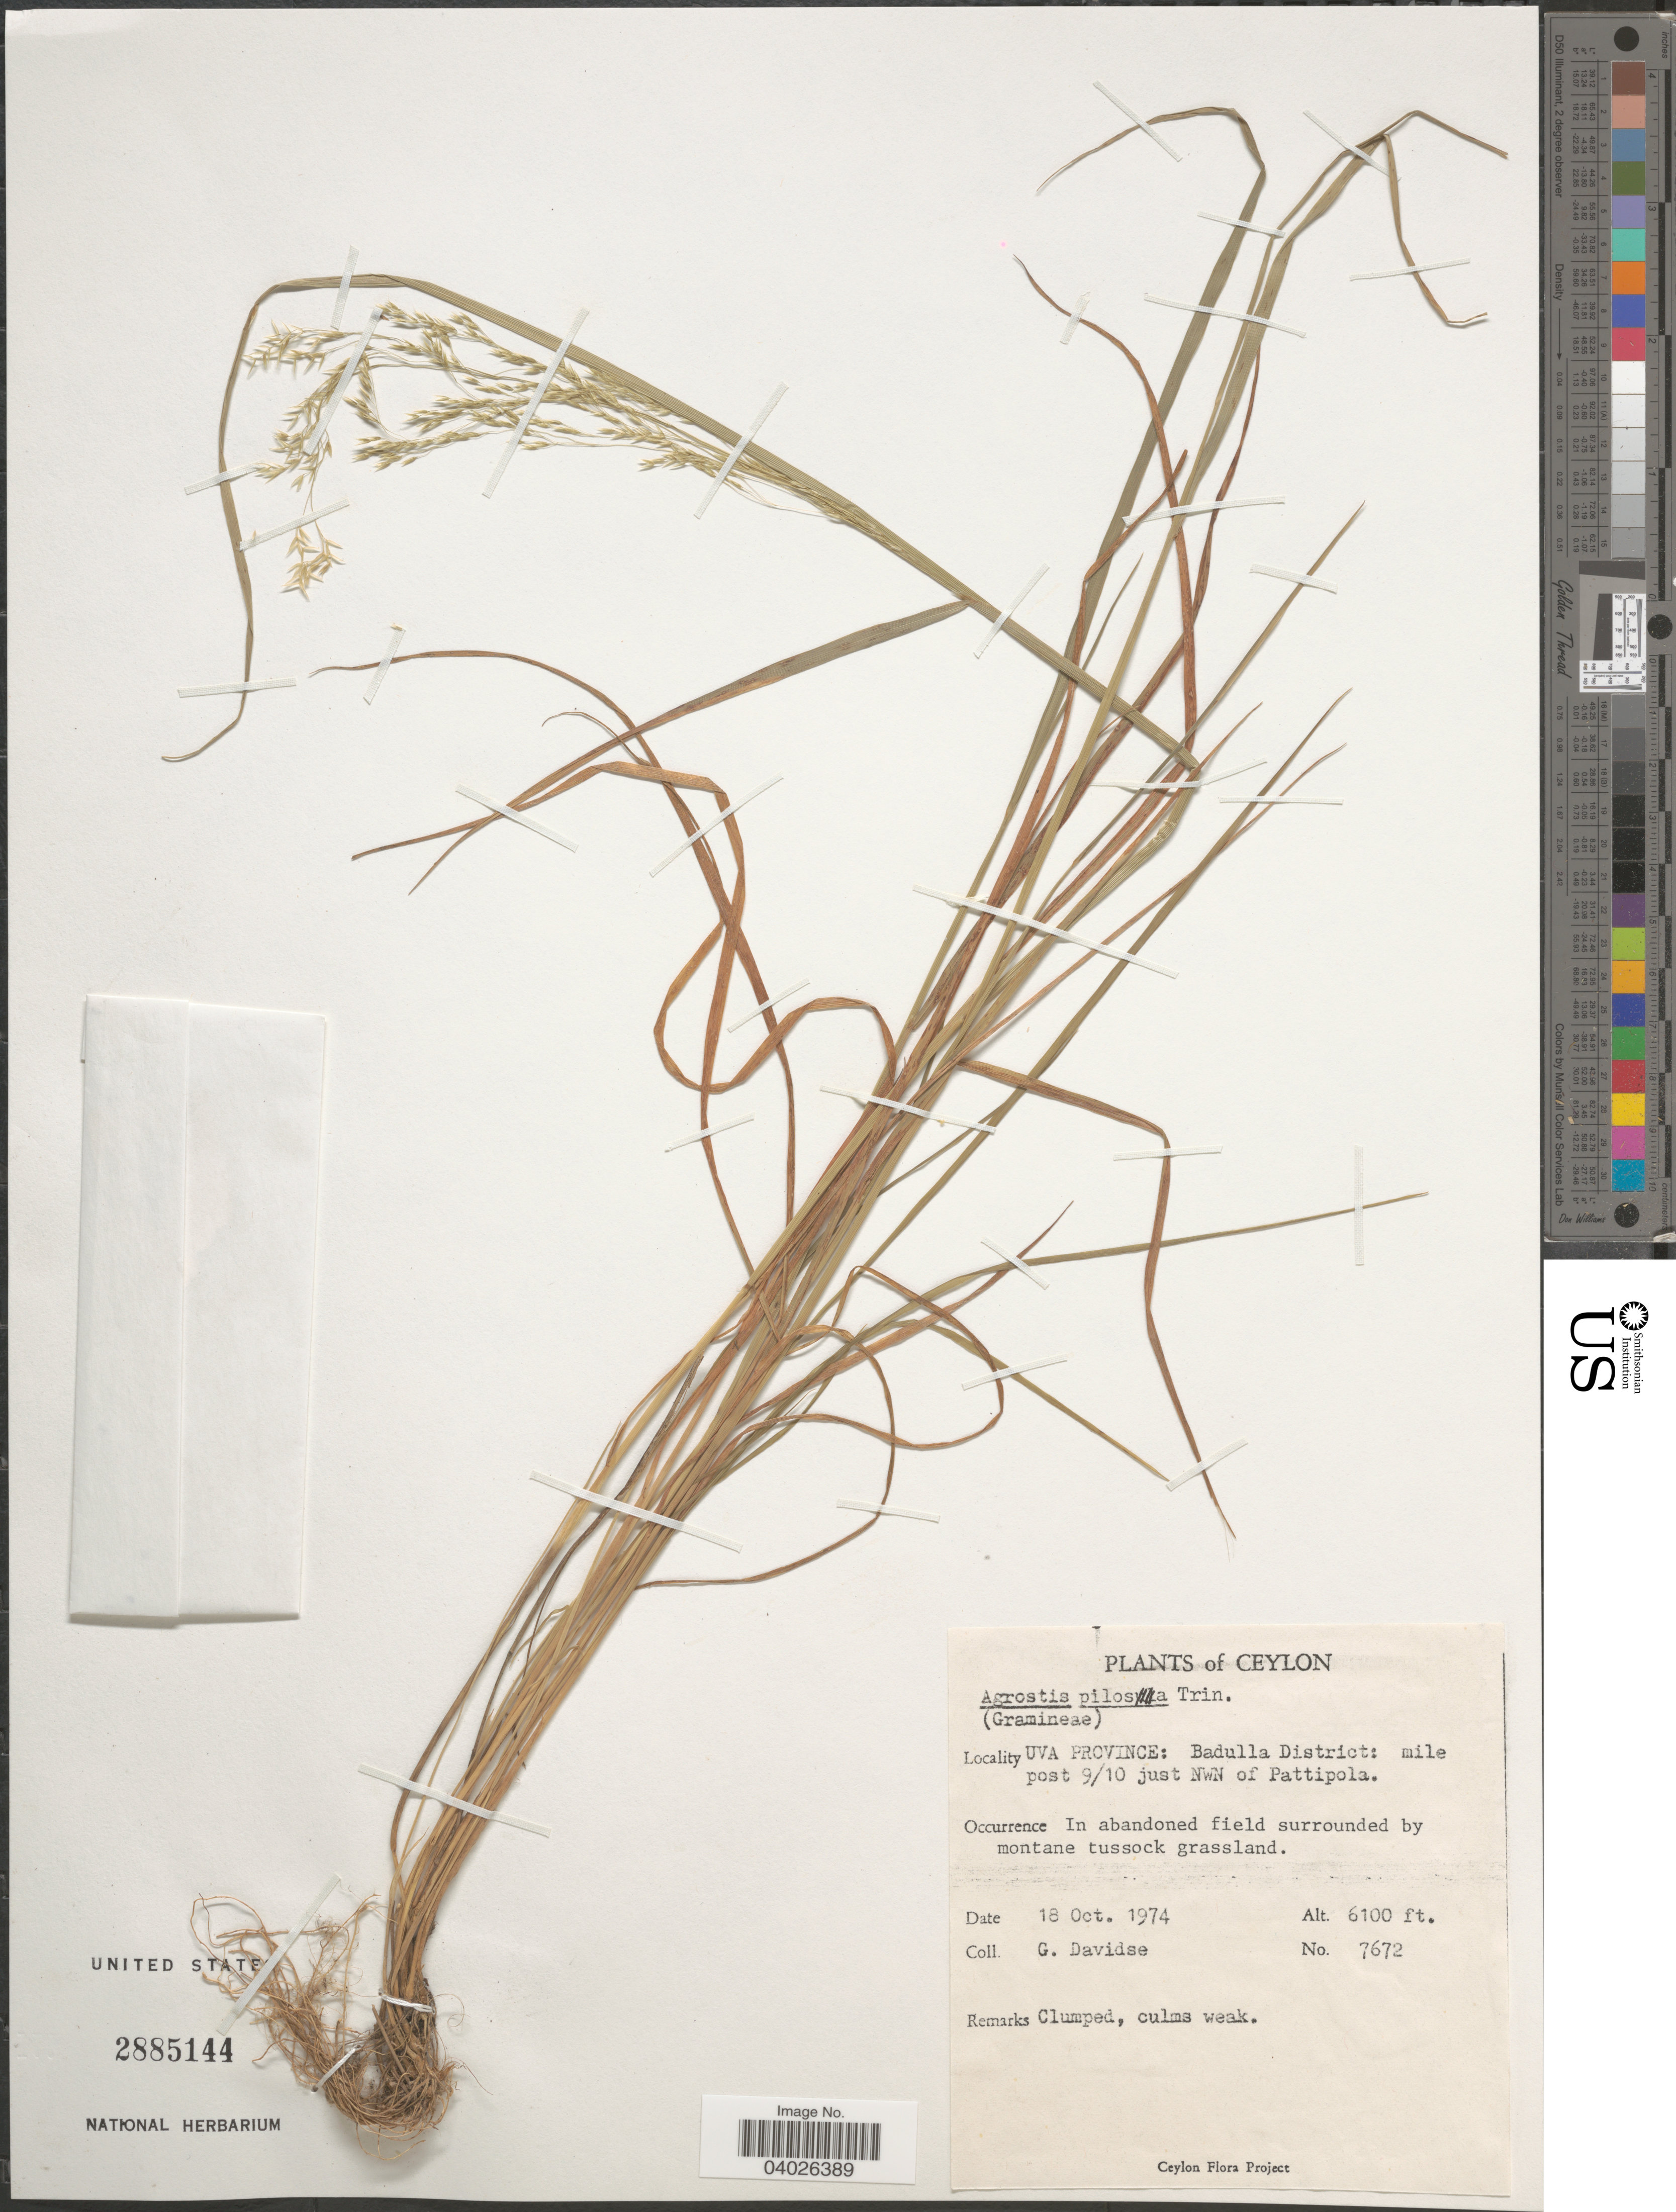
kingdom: Plantae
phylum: Tracheophyta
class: Liliopsida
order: Poales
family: Poaceae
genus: Agrostis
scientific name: Agrostis pilosula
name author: Trin.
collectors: G. Davidse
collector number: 7672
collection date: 1974-10-18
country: Sri Lanka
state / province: Uva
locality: Ceylon. Badulla District: mile post 9/10 just NWN of Pattipola.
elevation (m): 1859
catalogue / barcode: US 2885144